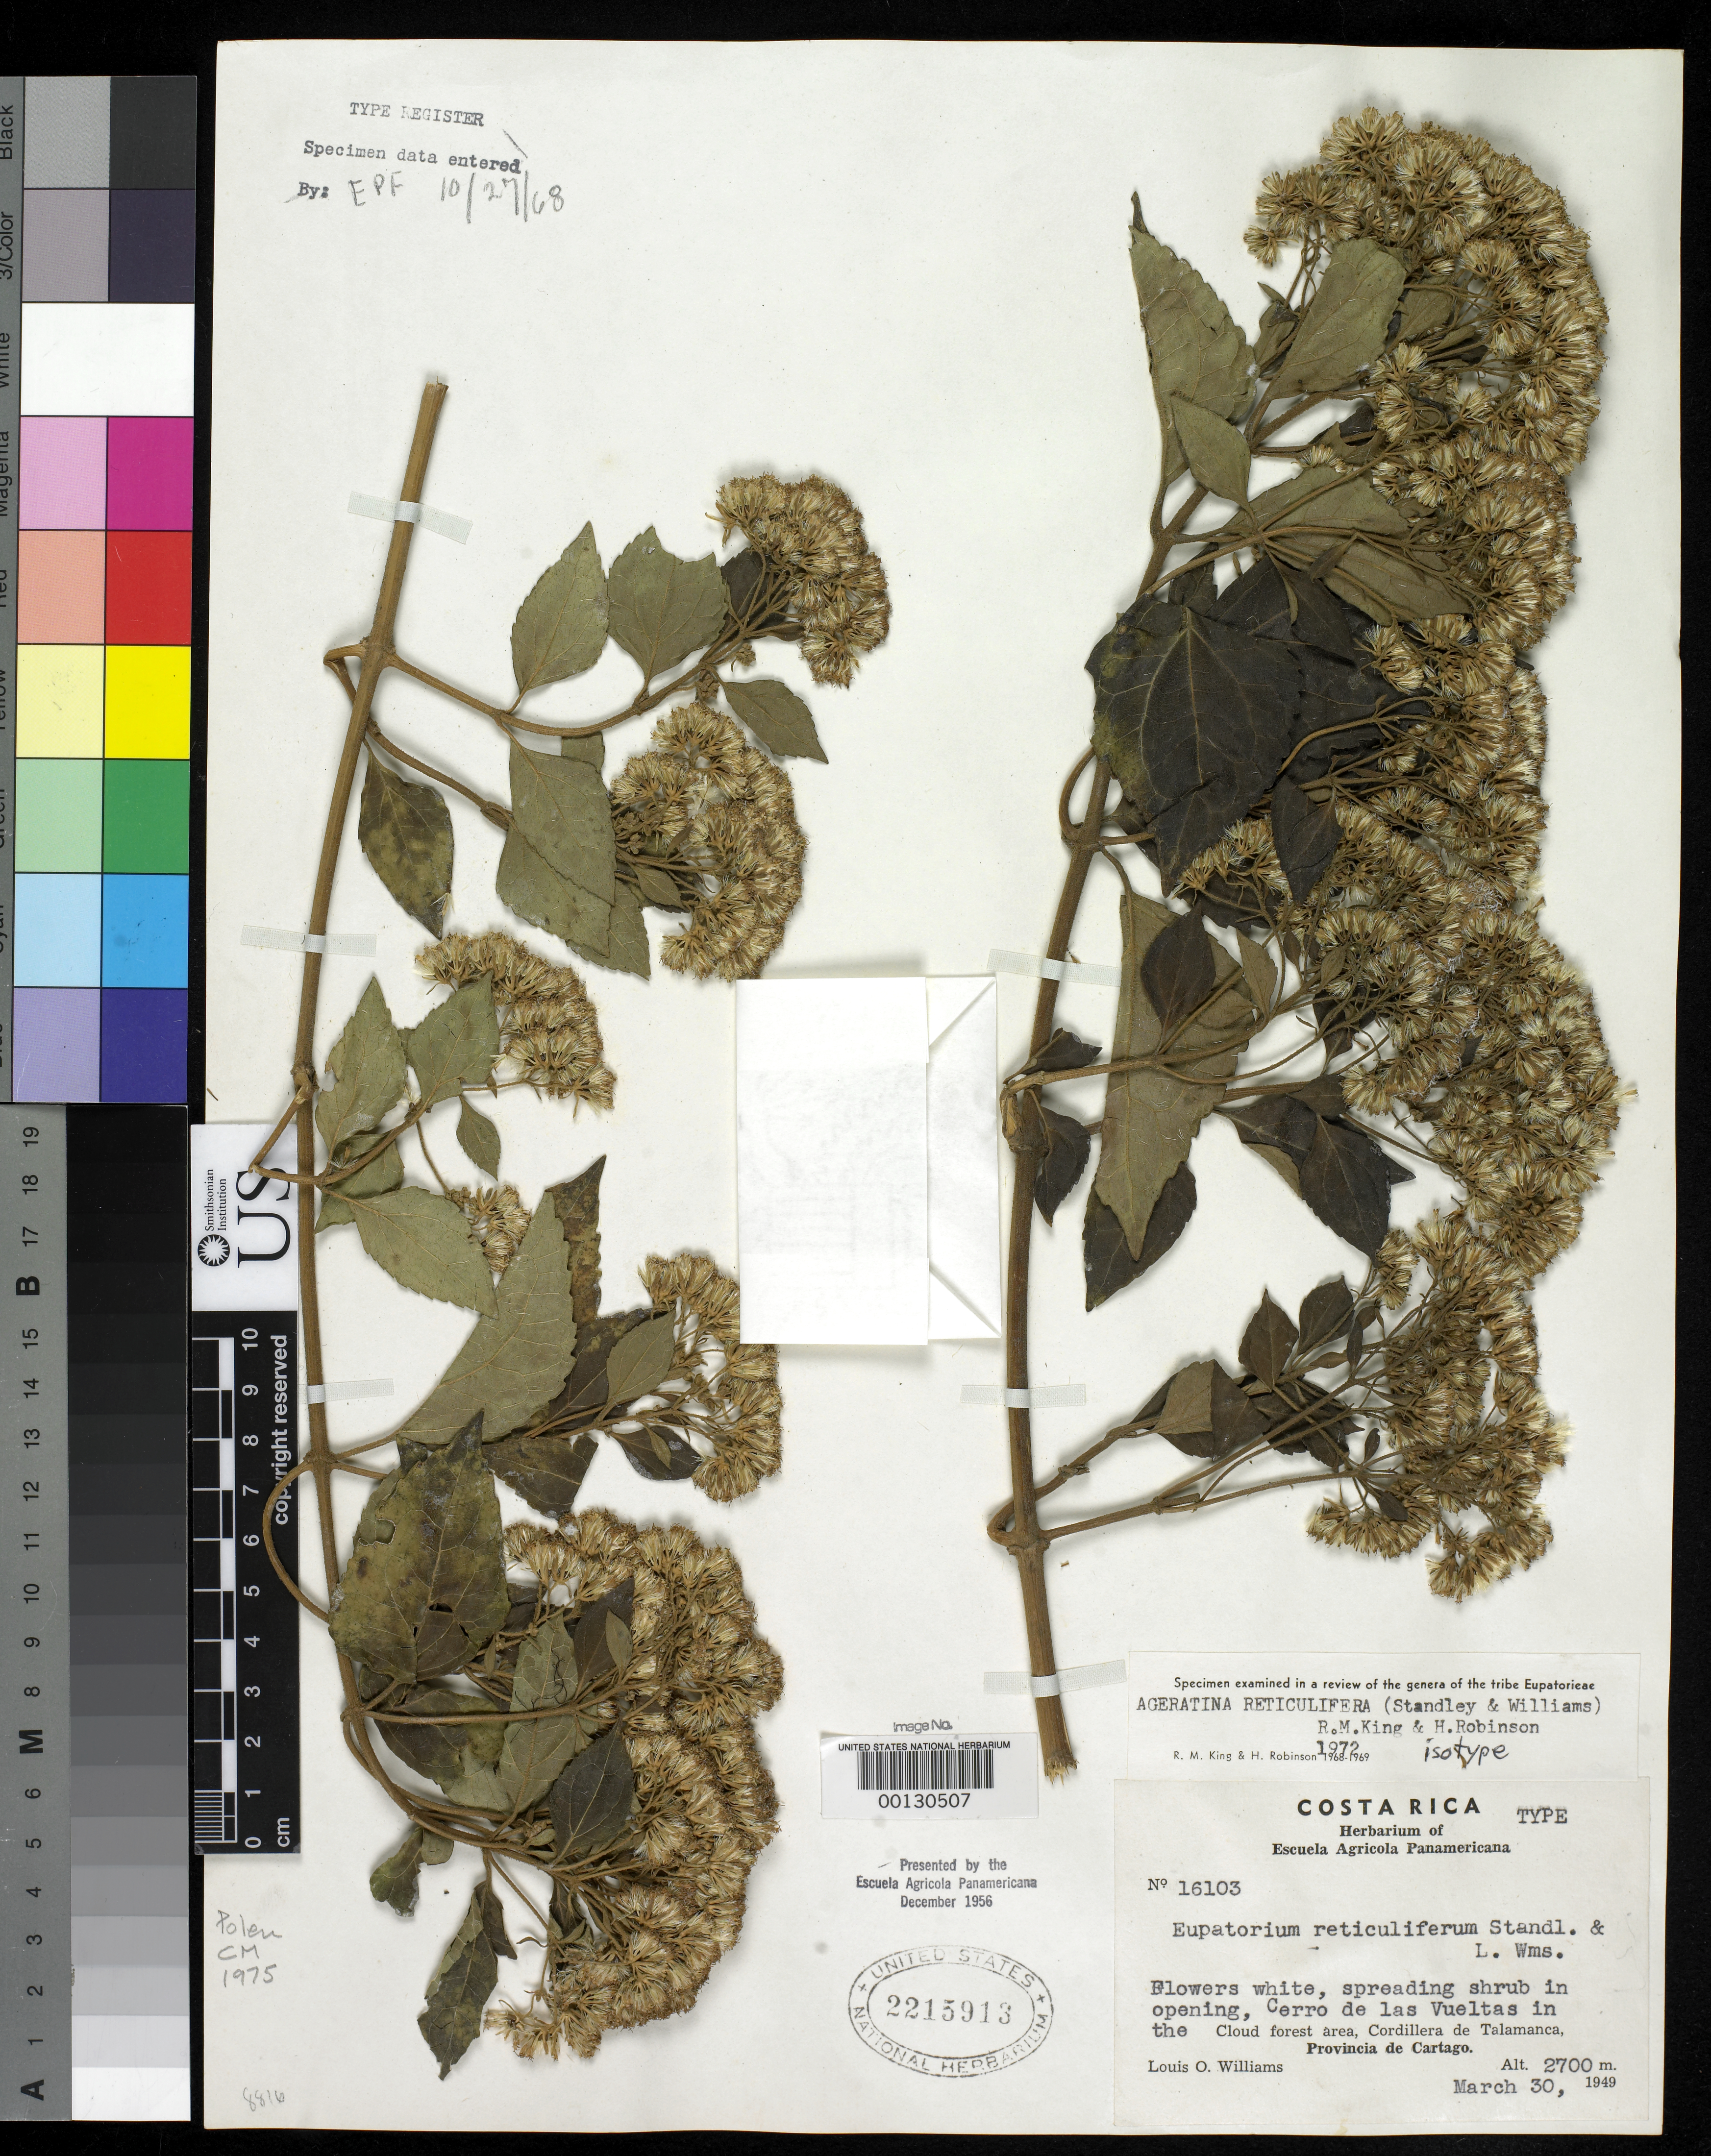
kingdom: Plantae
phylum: Tracheophyta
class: Magnoliopsida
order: Asterales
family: Asteraceae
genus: Eupatorium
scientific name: Eupatorium reticuliferum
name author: Standl. & L.O. Williams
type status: Holotype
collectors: L. O. Williams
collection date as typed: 30 Mar 1949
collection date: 1949-03-30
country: Costa Rica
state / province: Cartago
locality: Cordillera de Talamanca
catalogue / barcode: US 2215913